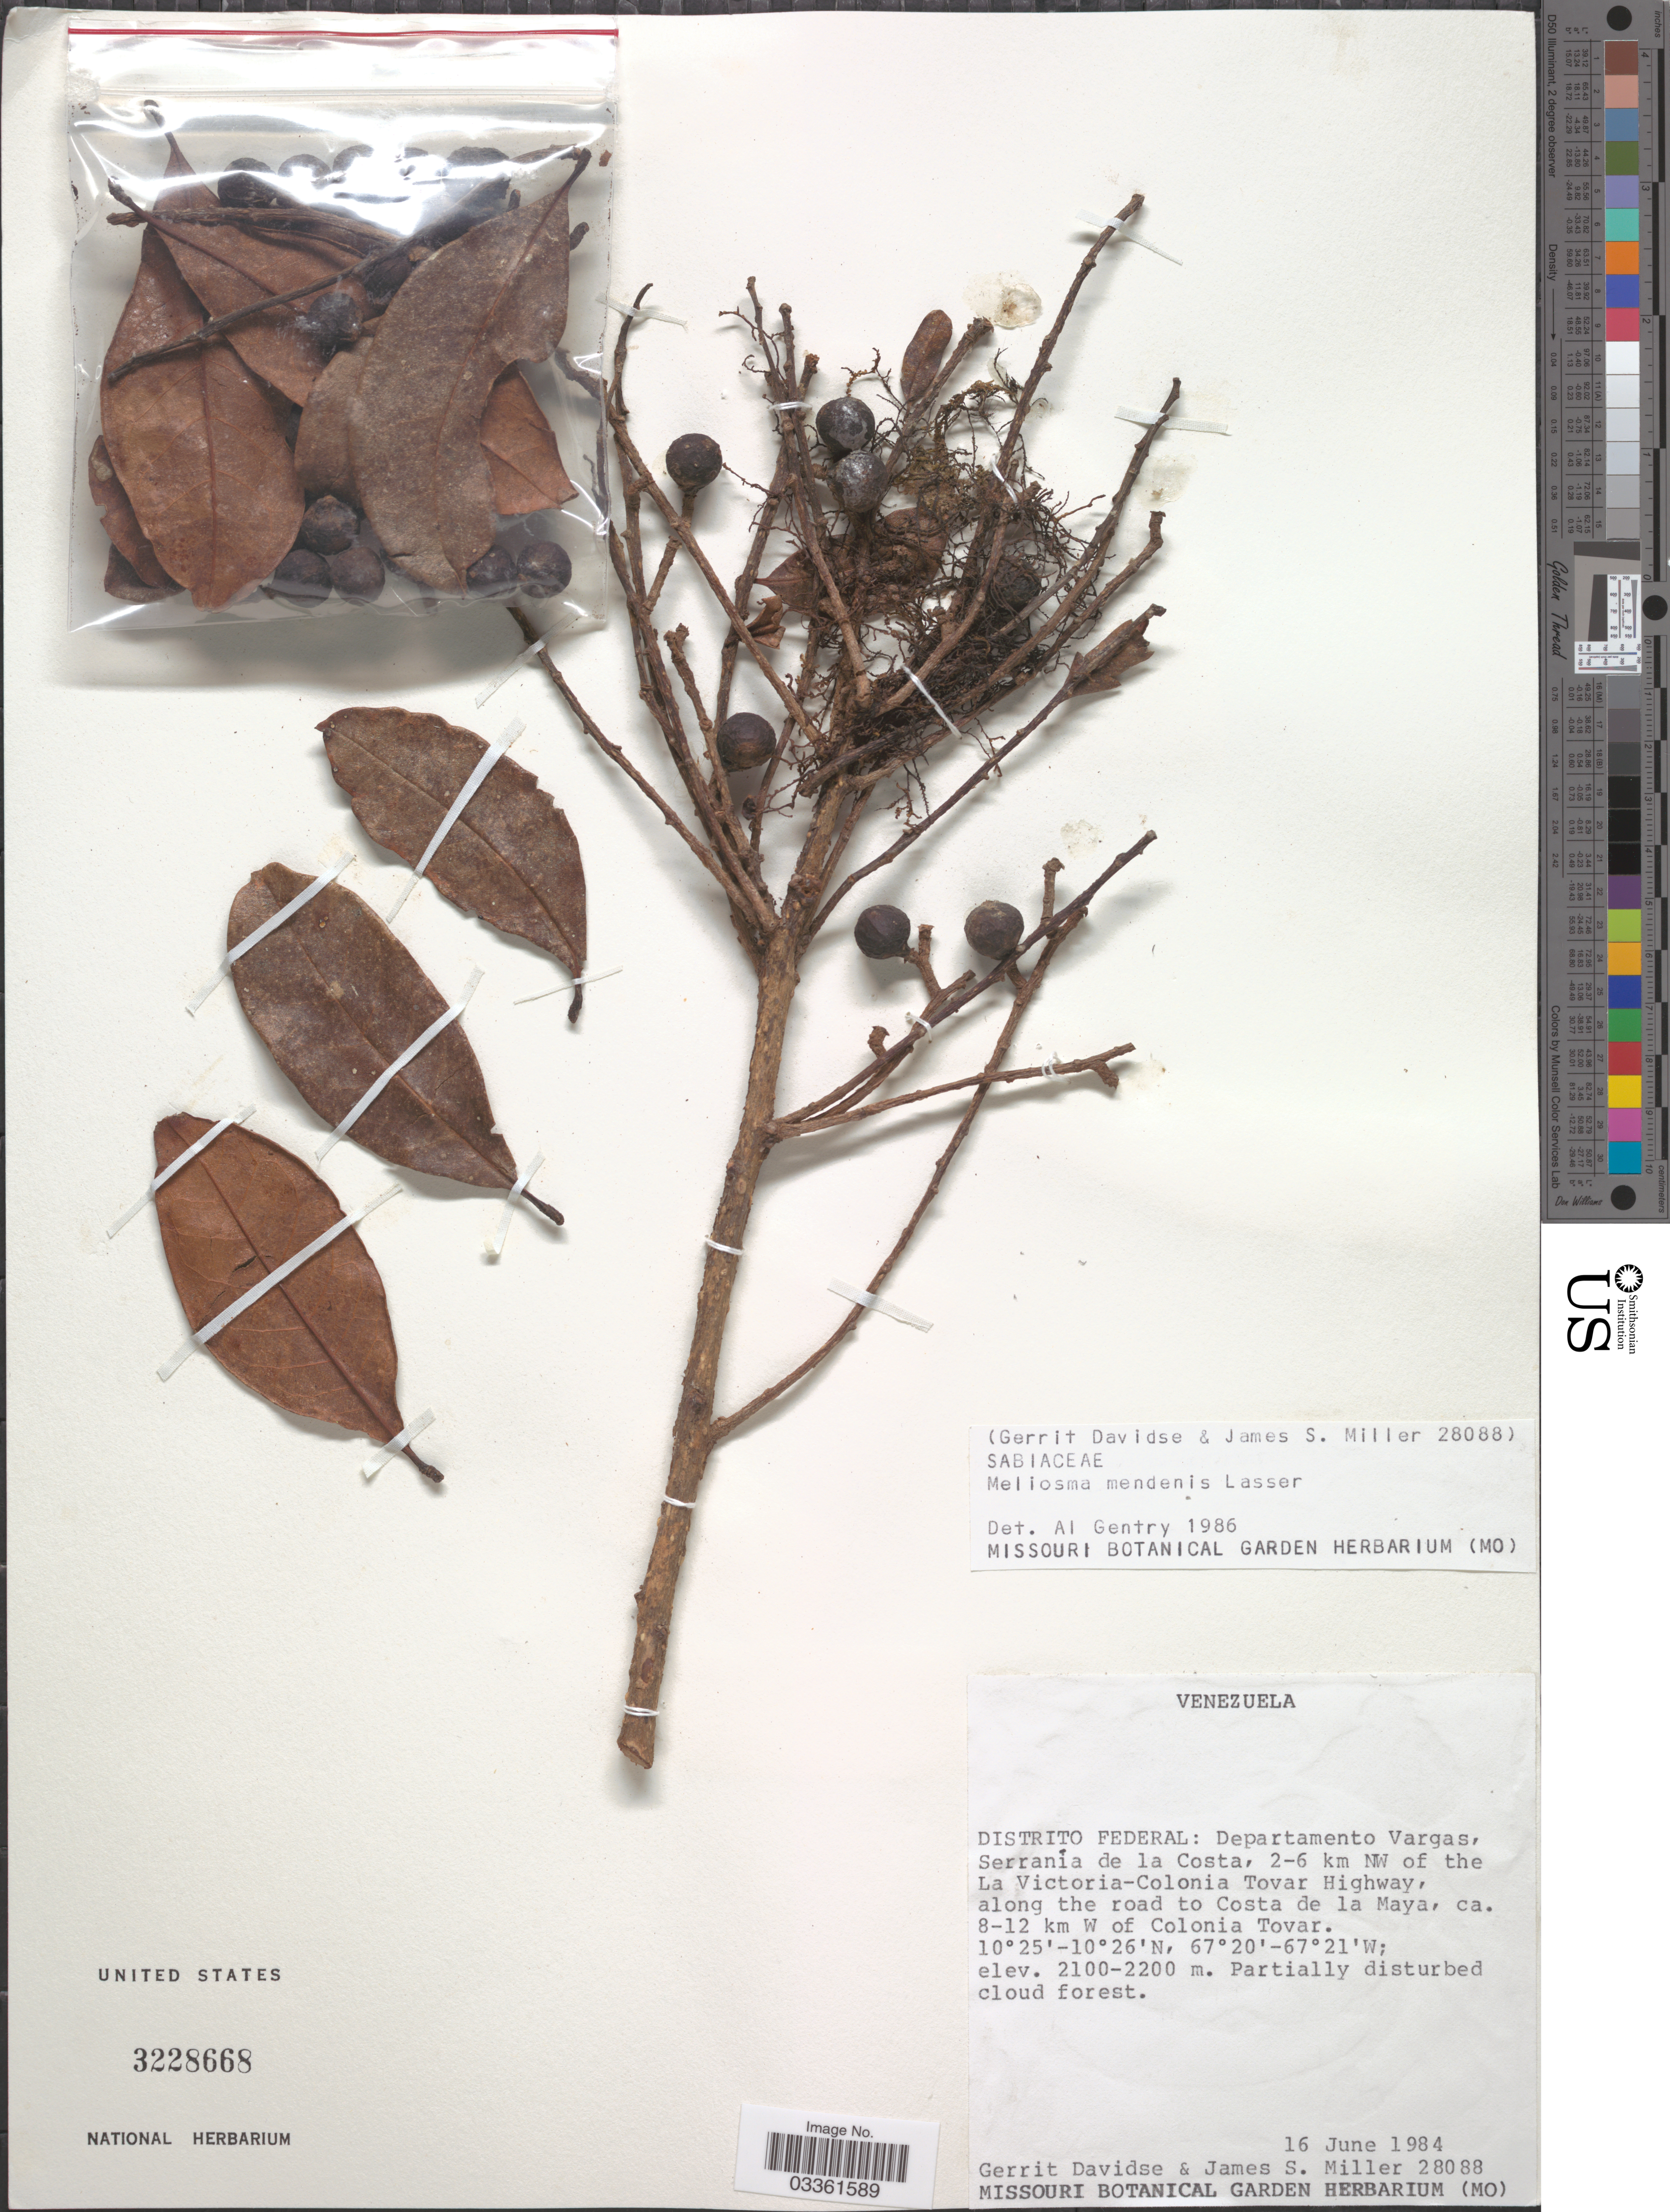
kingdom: Plantae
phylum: Tracheophyta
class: Magnoliopsida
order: Proteales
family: Sabiaceae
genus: Meliosma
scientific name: Meliosma mendenis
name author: Lasser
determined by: Gentry, Al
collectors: G. Davidse & J. S. Miller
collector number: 28088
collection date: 1984-06-16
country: Venezuela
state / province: Vargas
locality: Distrito Federal: Departamento Vargas, Serranía de la Costa, 2-6 km NW of the La Victoria-Colonia Tovar Highway, along the road to Costa de la Maya, ca. 8-12 km W of Colonia Tovar.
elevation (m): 2100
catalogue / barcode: US 3228668